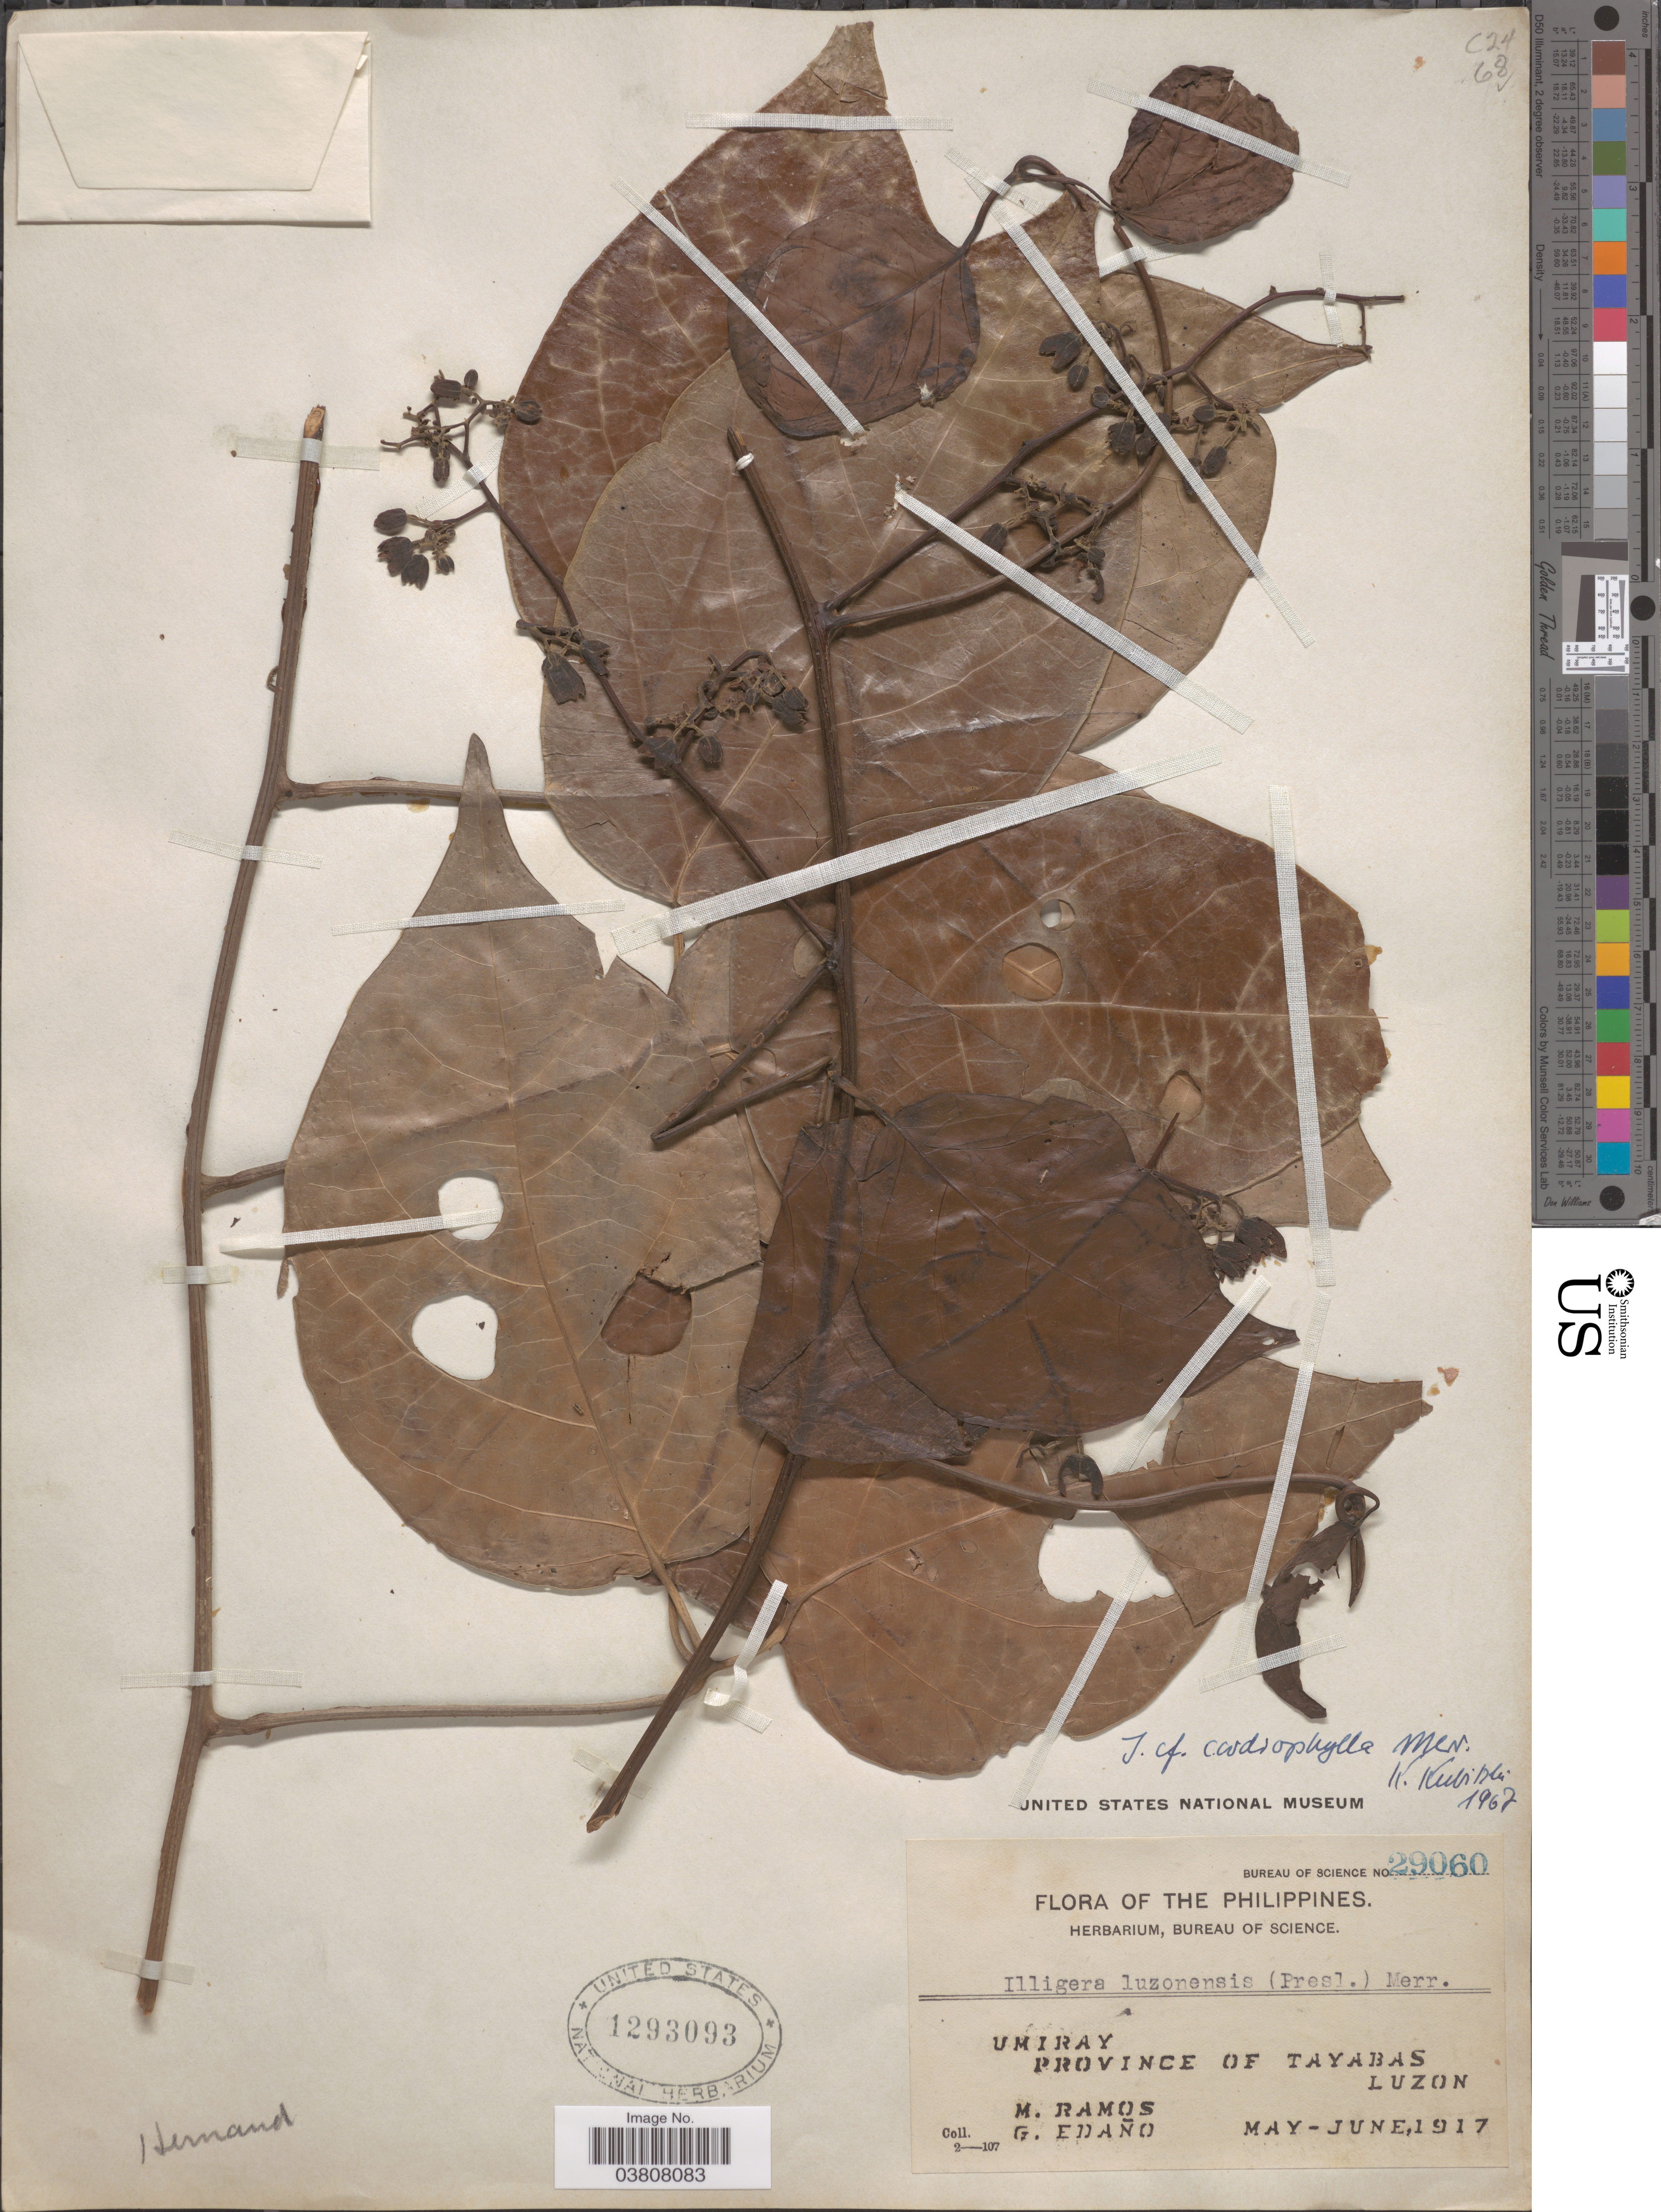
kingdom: Plantae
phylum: Tracheophyta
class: Magnoliopsida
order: Laurales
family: Hernandiaceae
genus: Illigera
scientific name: Illigera cardiophylla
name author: Merr.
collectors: M. Ramos & G. Edaño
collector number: Bureau of Science 29060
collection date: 1917-05/1917-06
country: Philippines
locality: Umiray. Province of Tayabas. Luzon.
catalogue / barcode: US 1293093